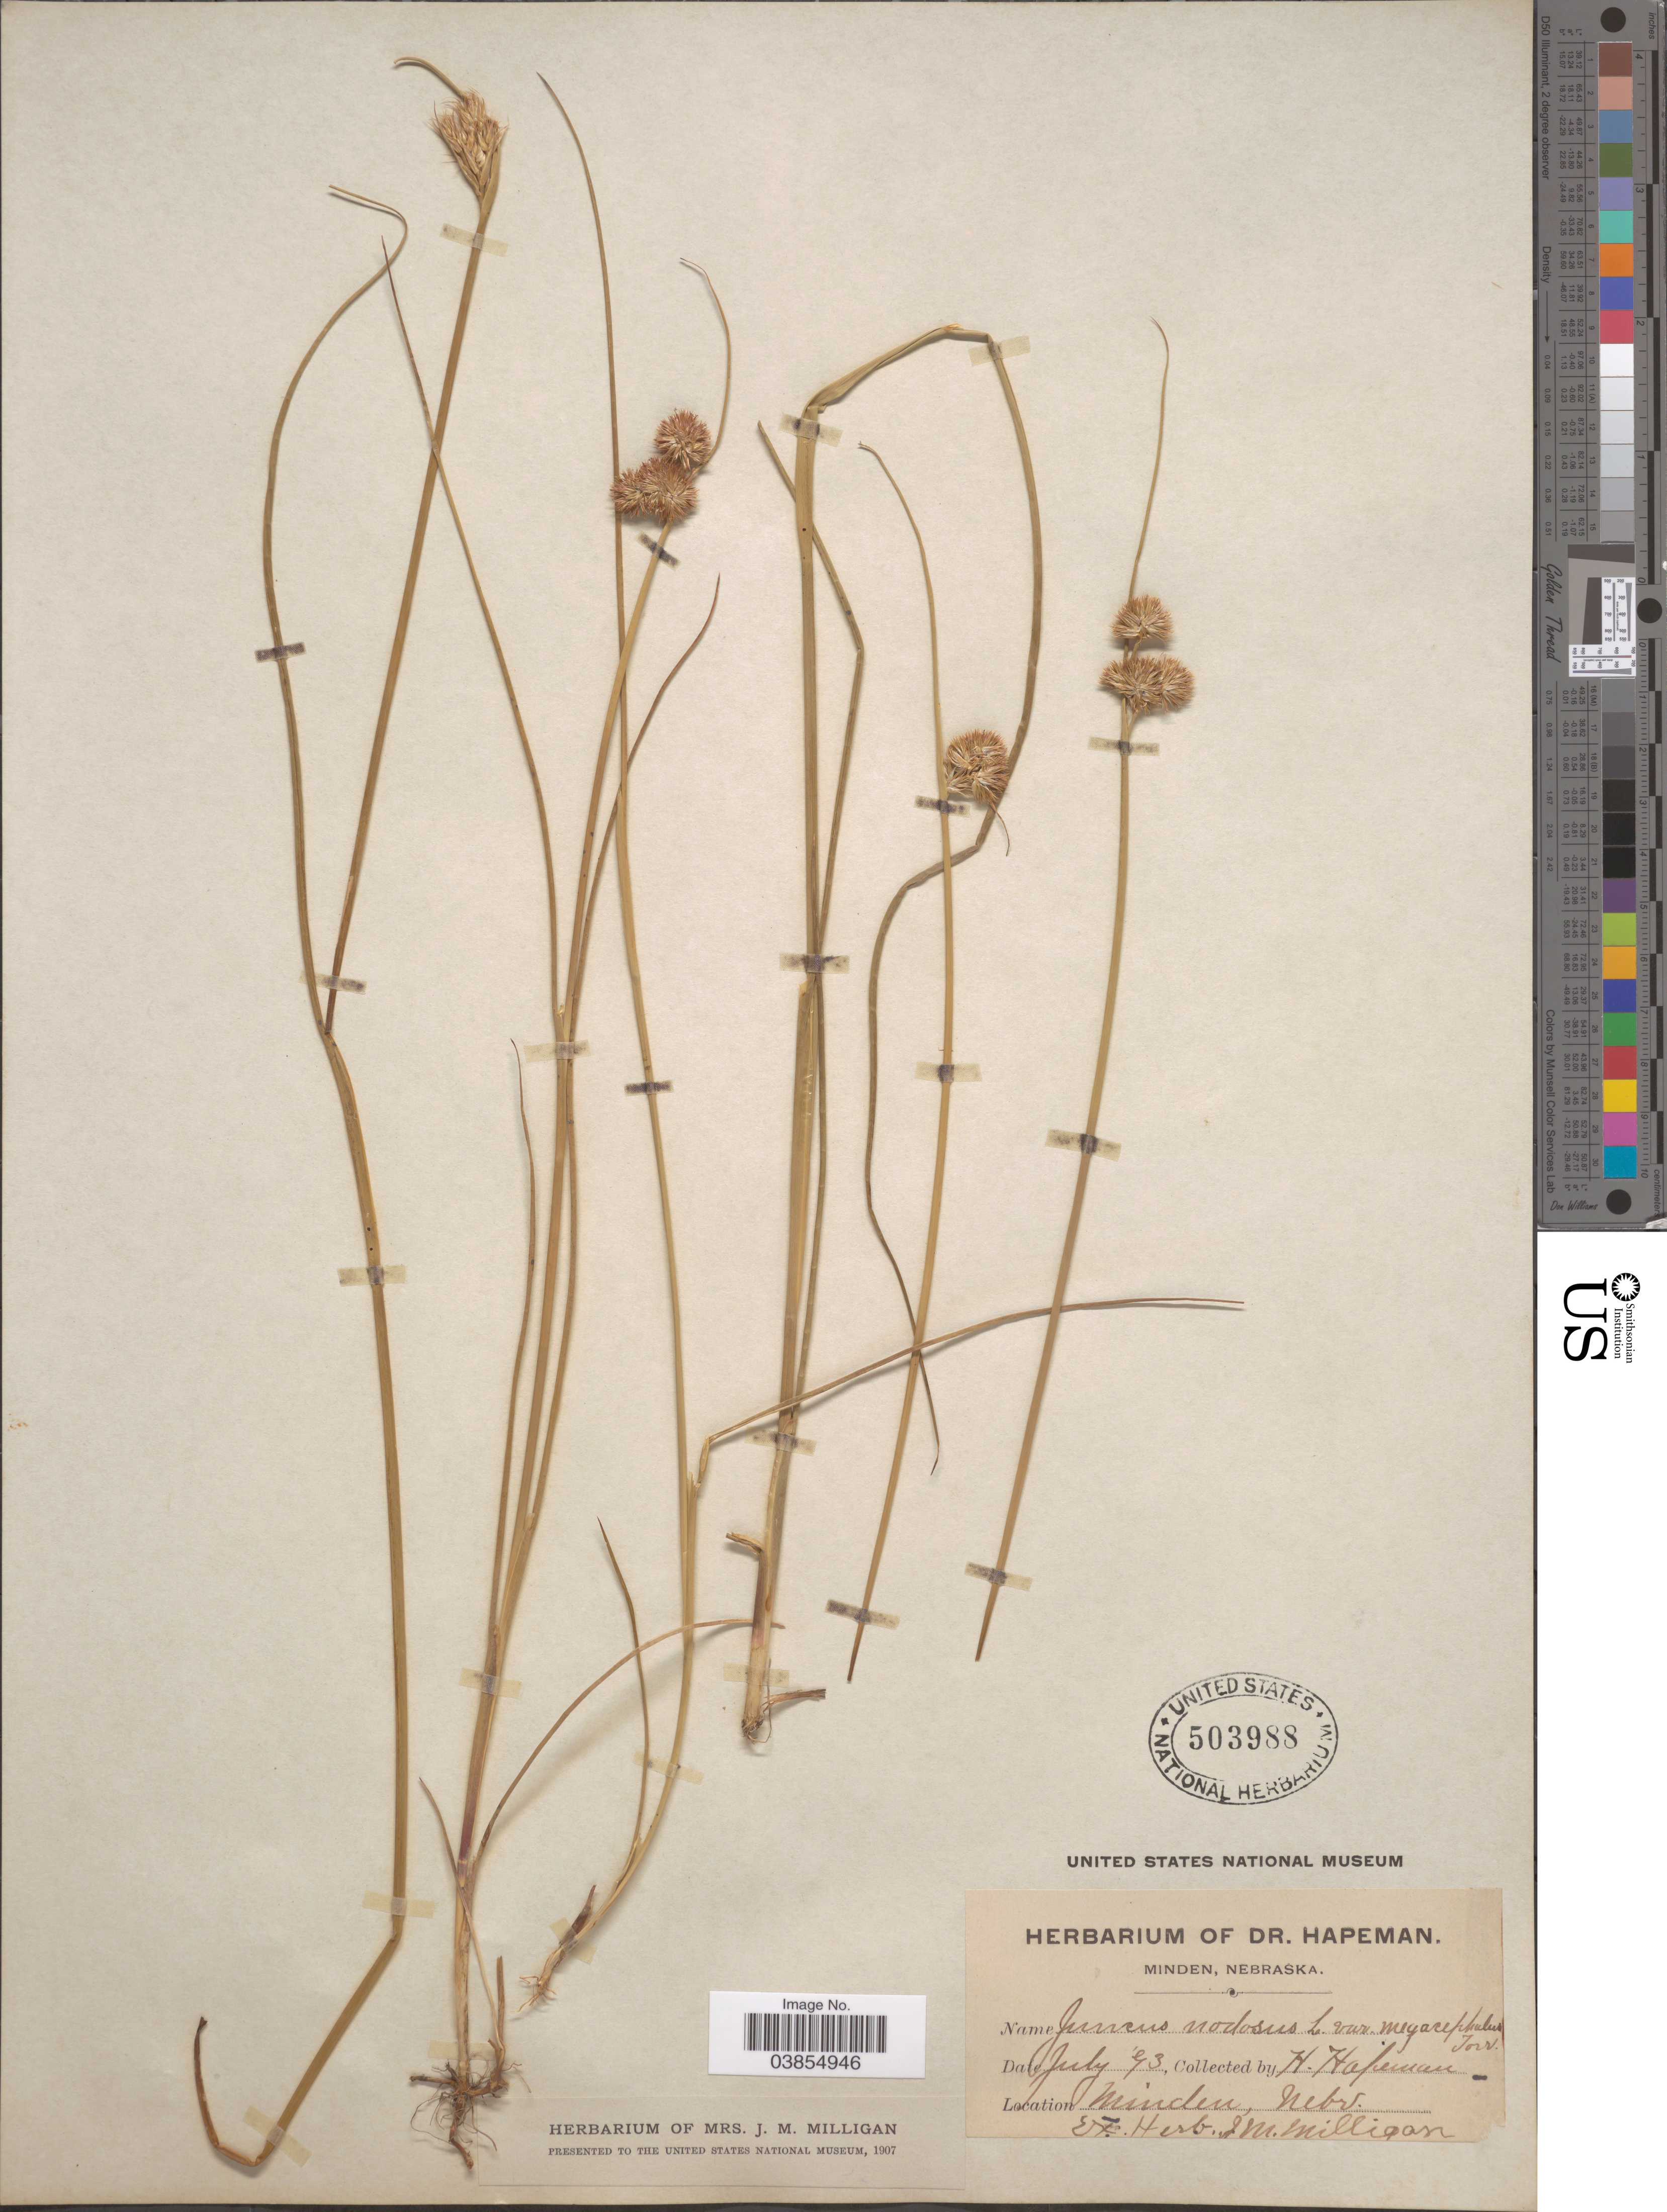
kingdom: Plantae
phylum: Tracheophyta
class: Liliopsida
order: Poales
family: Juncaceae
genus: Juncus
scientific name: Juncus megacephalus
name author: M.A. Curtis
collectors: H. Hapeman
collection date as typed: Transcribed d/m/y: /7/93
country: United States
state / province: Nebraska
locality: Minden.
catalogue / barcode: US 503988